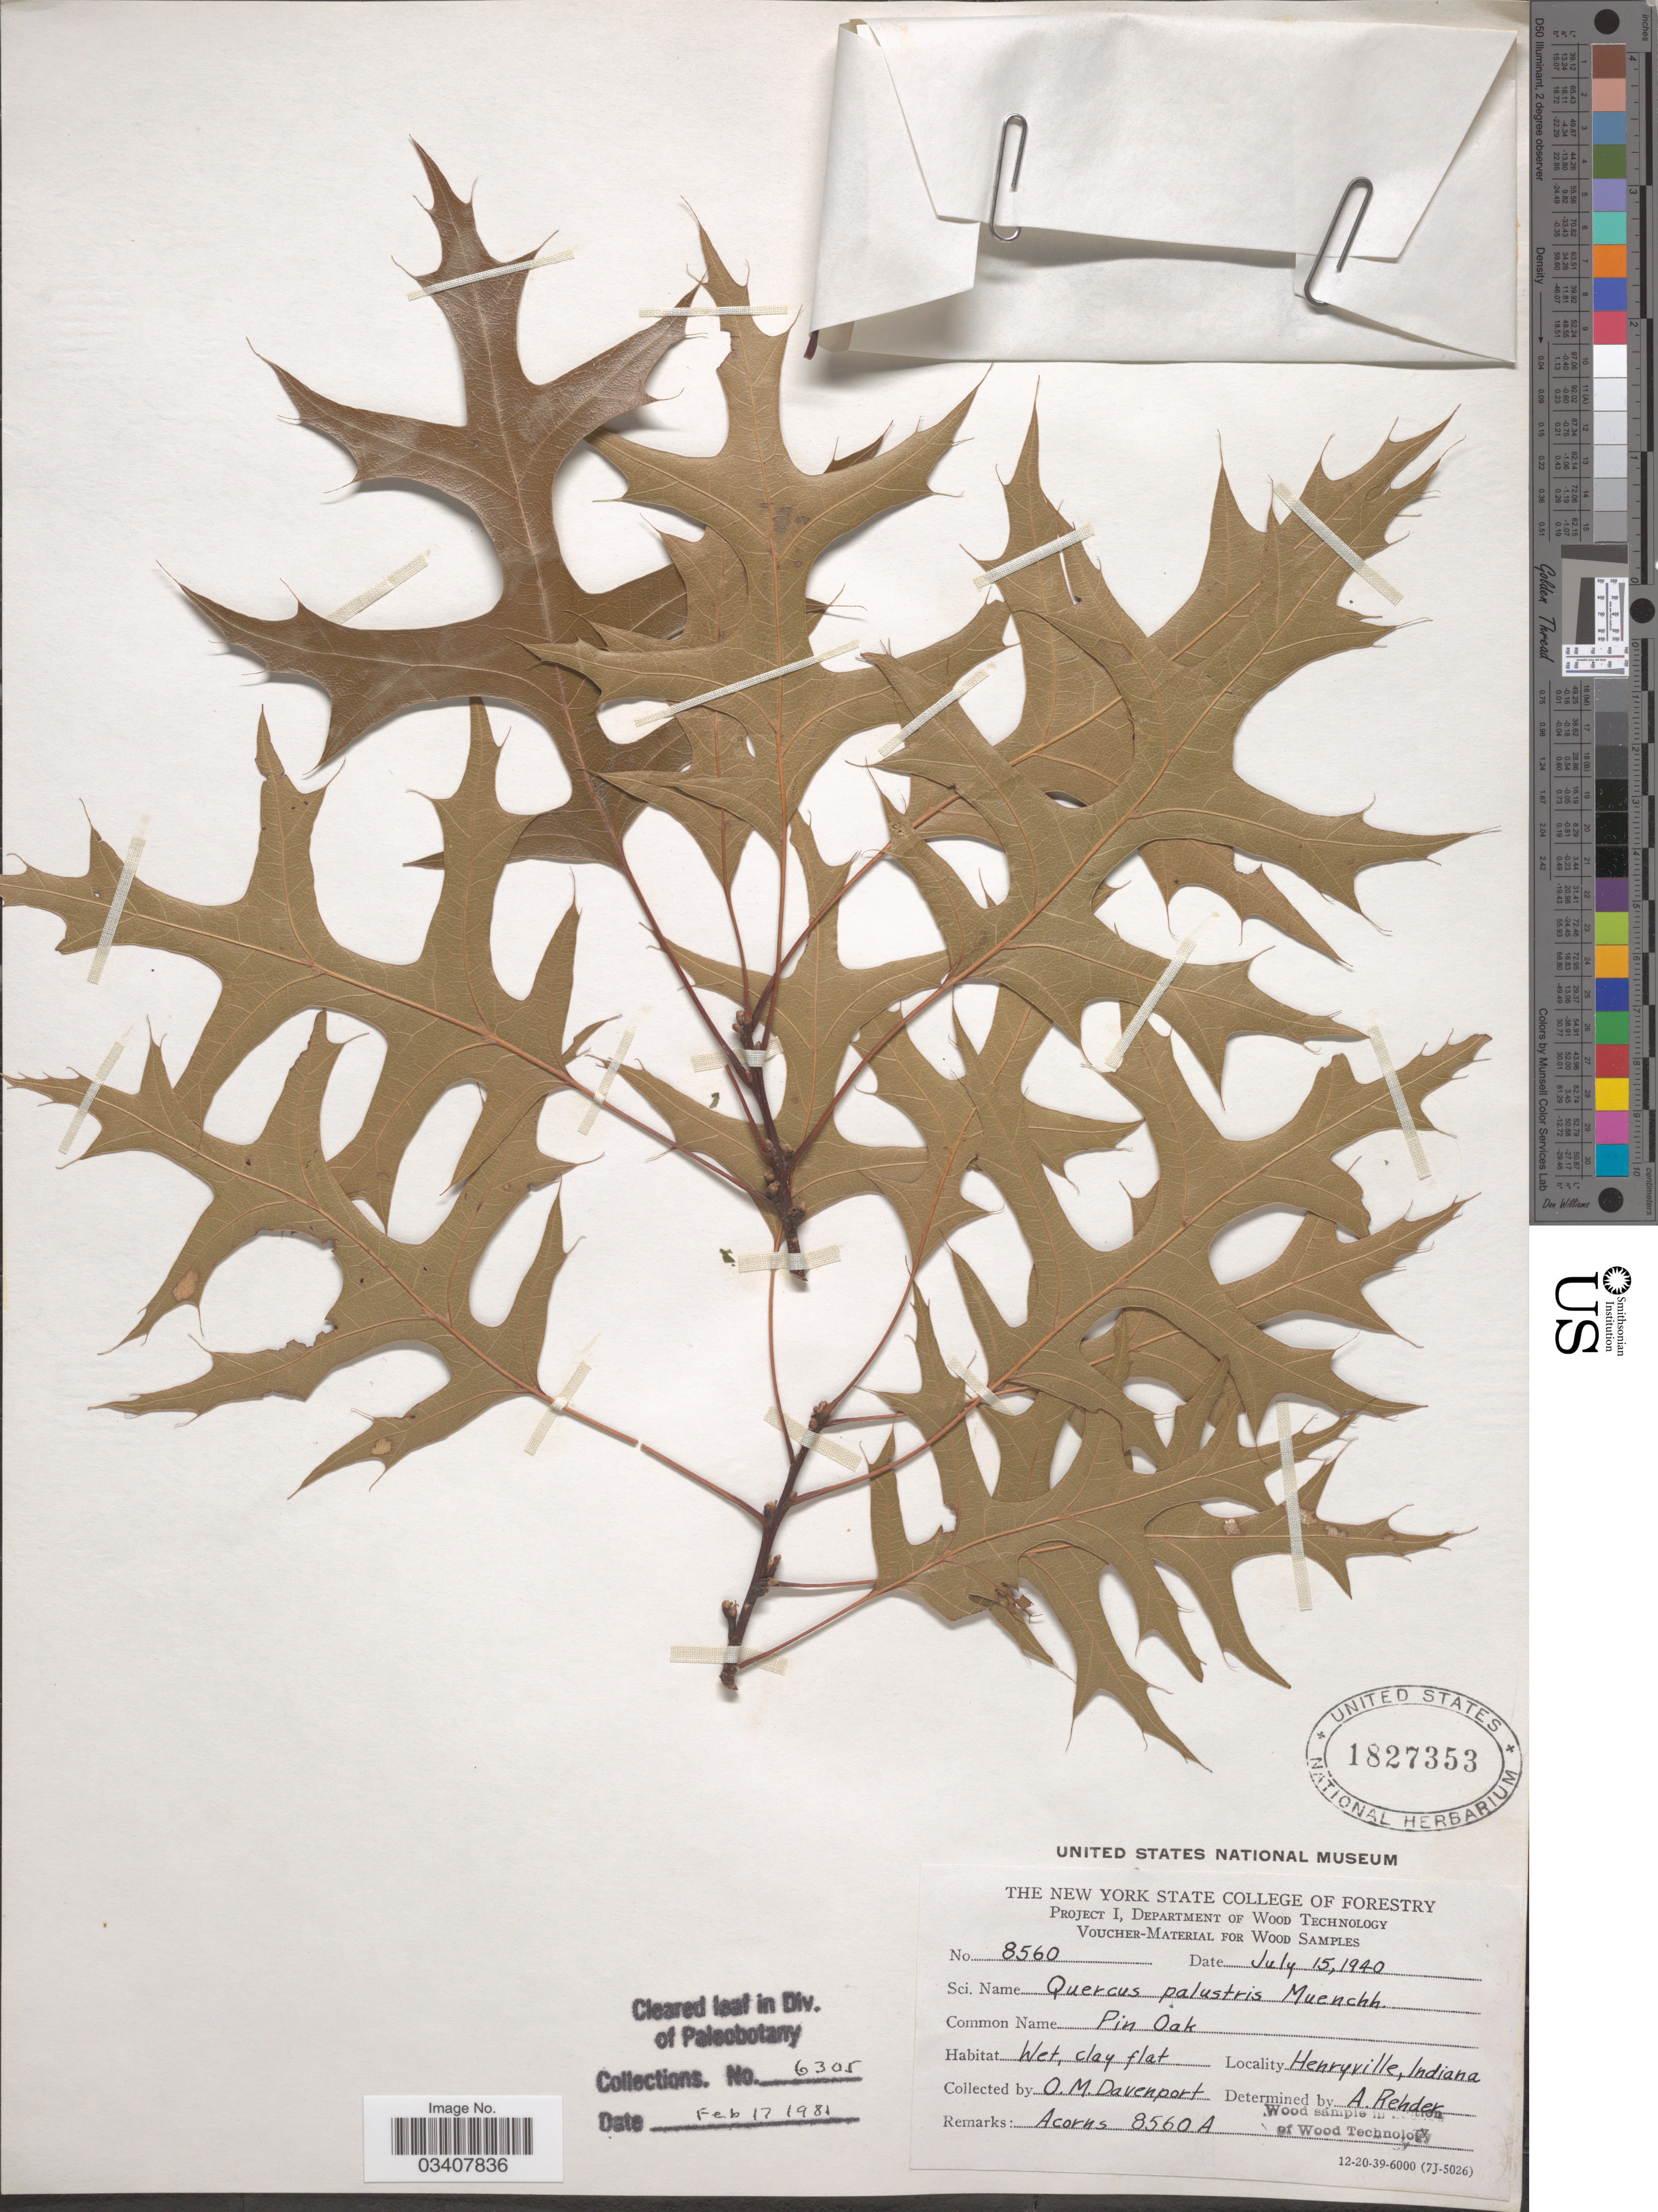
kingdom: Plantae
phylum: Tracheophyta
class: Magnoliopsida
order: Fagales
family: Fagaceae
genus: Quercus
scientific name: Quercus palustris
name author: Münchh.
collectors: O. M. Davenport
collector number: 8560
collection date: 1940-07-15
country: United States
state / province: Indiana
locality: Henryville.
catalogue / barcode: US 1827353